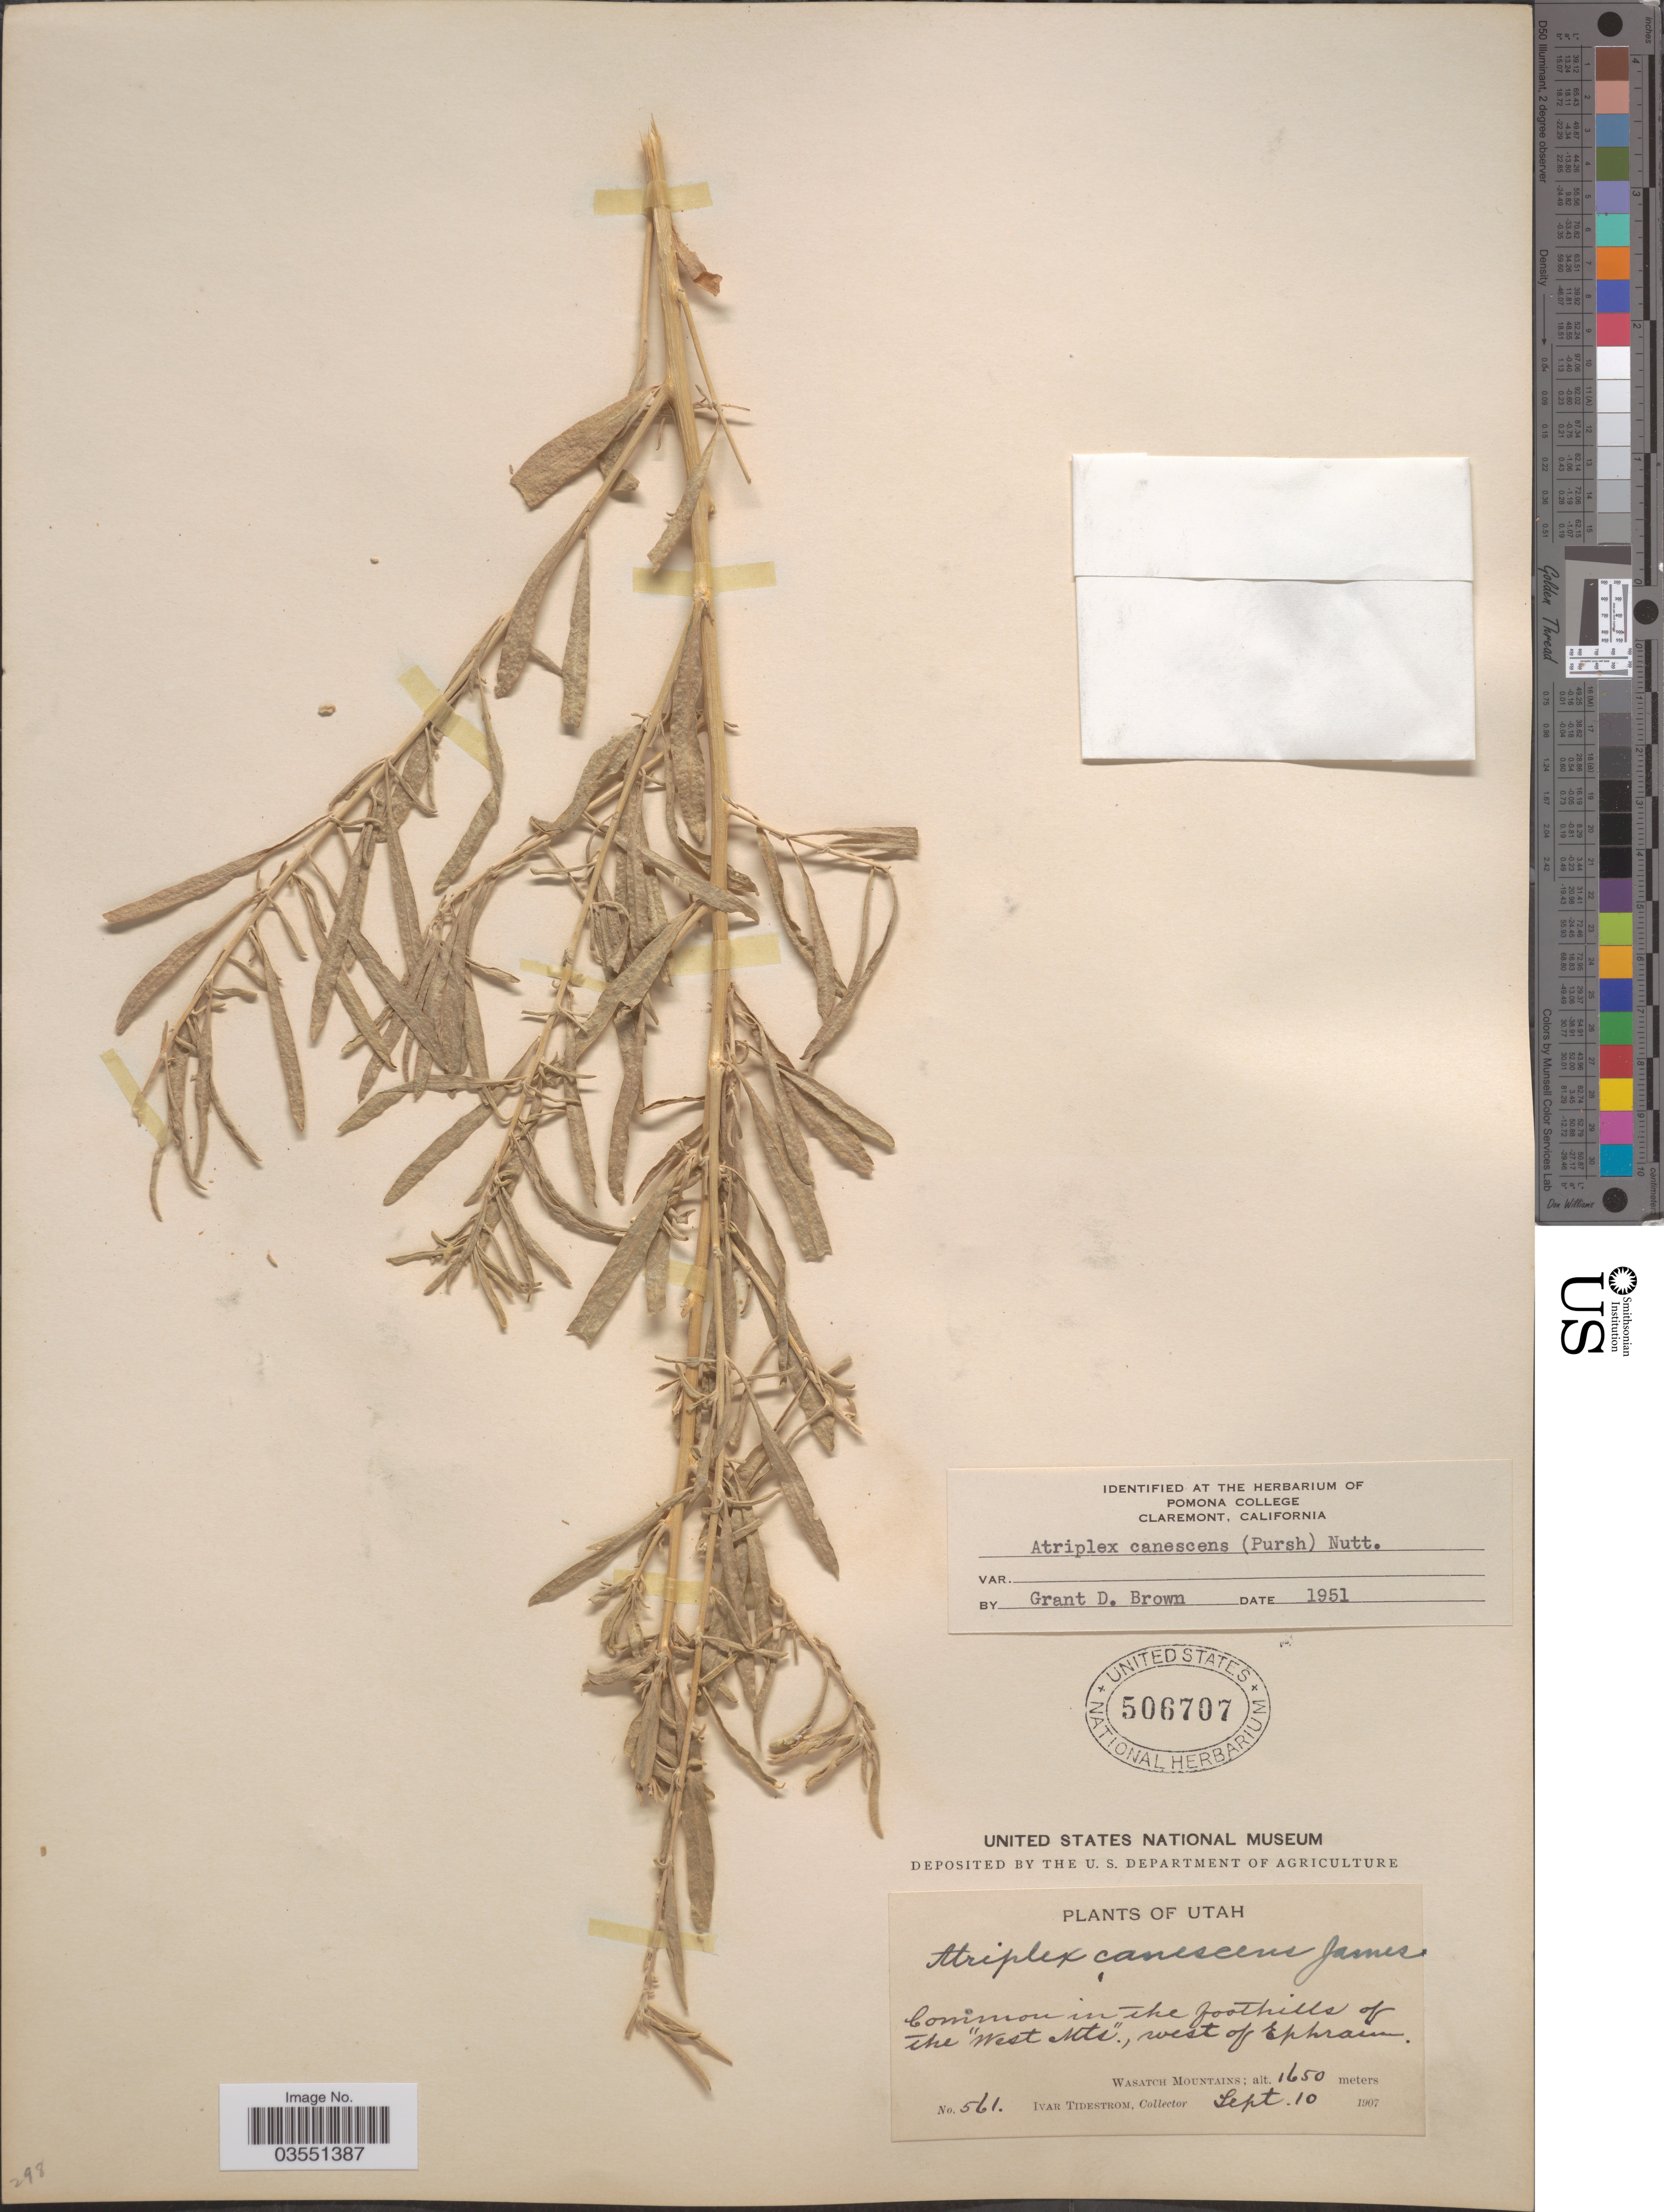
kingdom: Plantae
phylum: Tracheophyta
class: Magnoliopsida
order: Caryophyllales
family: Amaranthaceae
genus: Atriplex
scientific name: Atriplex canescens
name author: (Pursh) Nutt.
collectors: I. F. Tidestrom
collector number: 561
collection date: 1907-09-10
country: United States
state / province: Utah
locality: Common in the foothills of the 'West Mts'., west of Ephram. Wasatch Mountains.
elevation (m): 1650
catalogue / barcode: US 506707